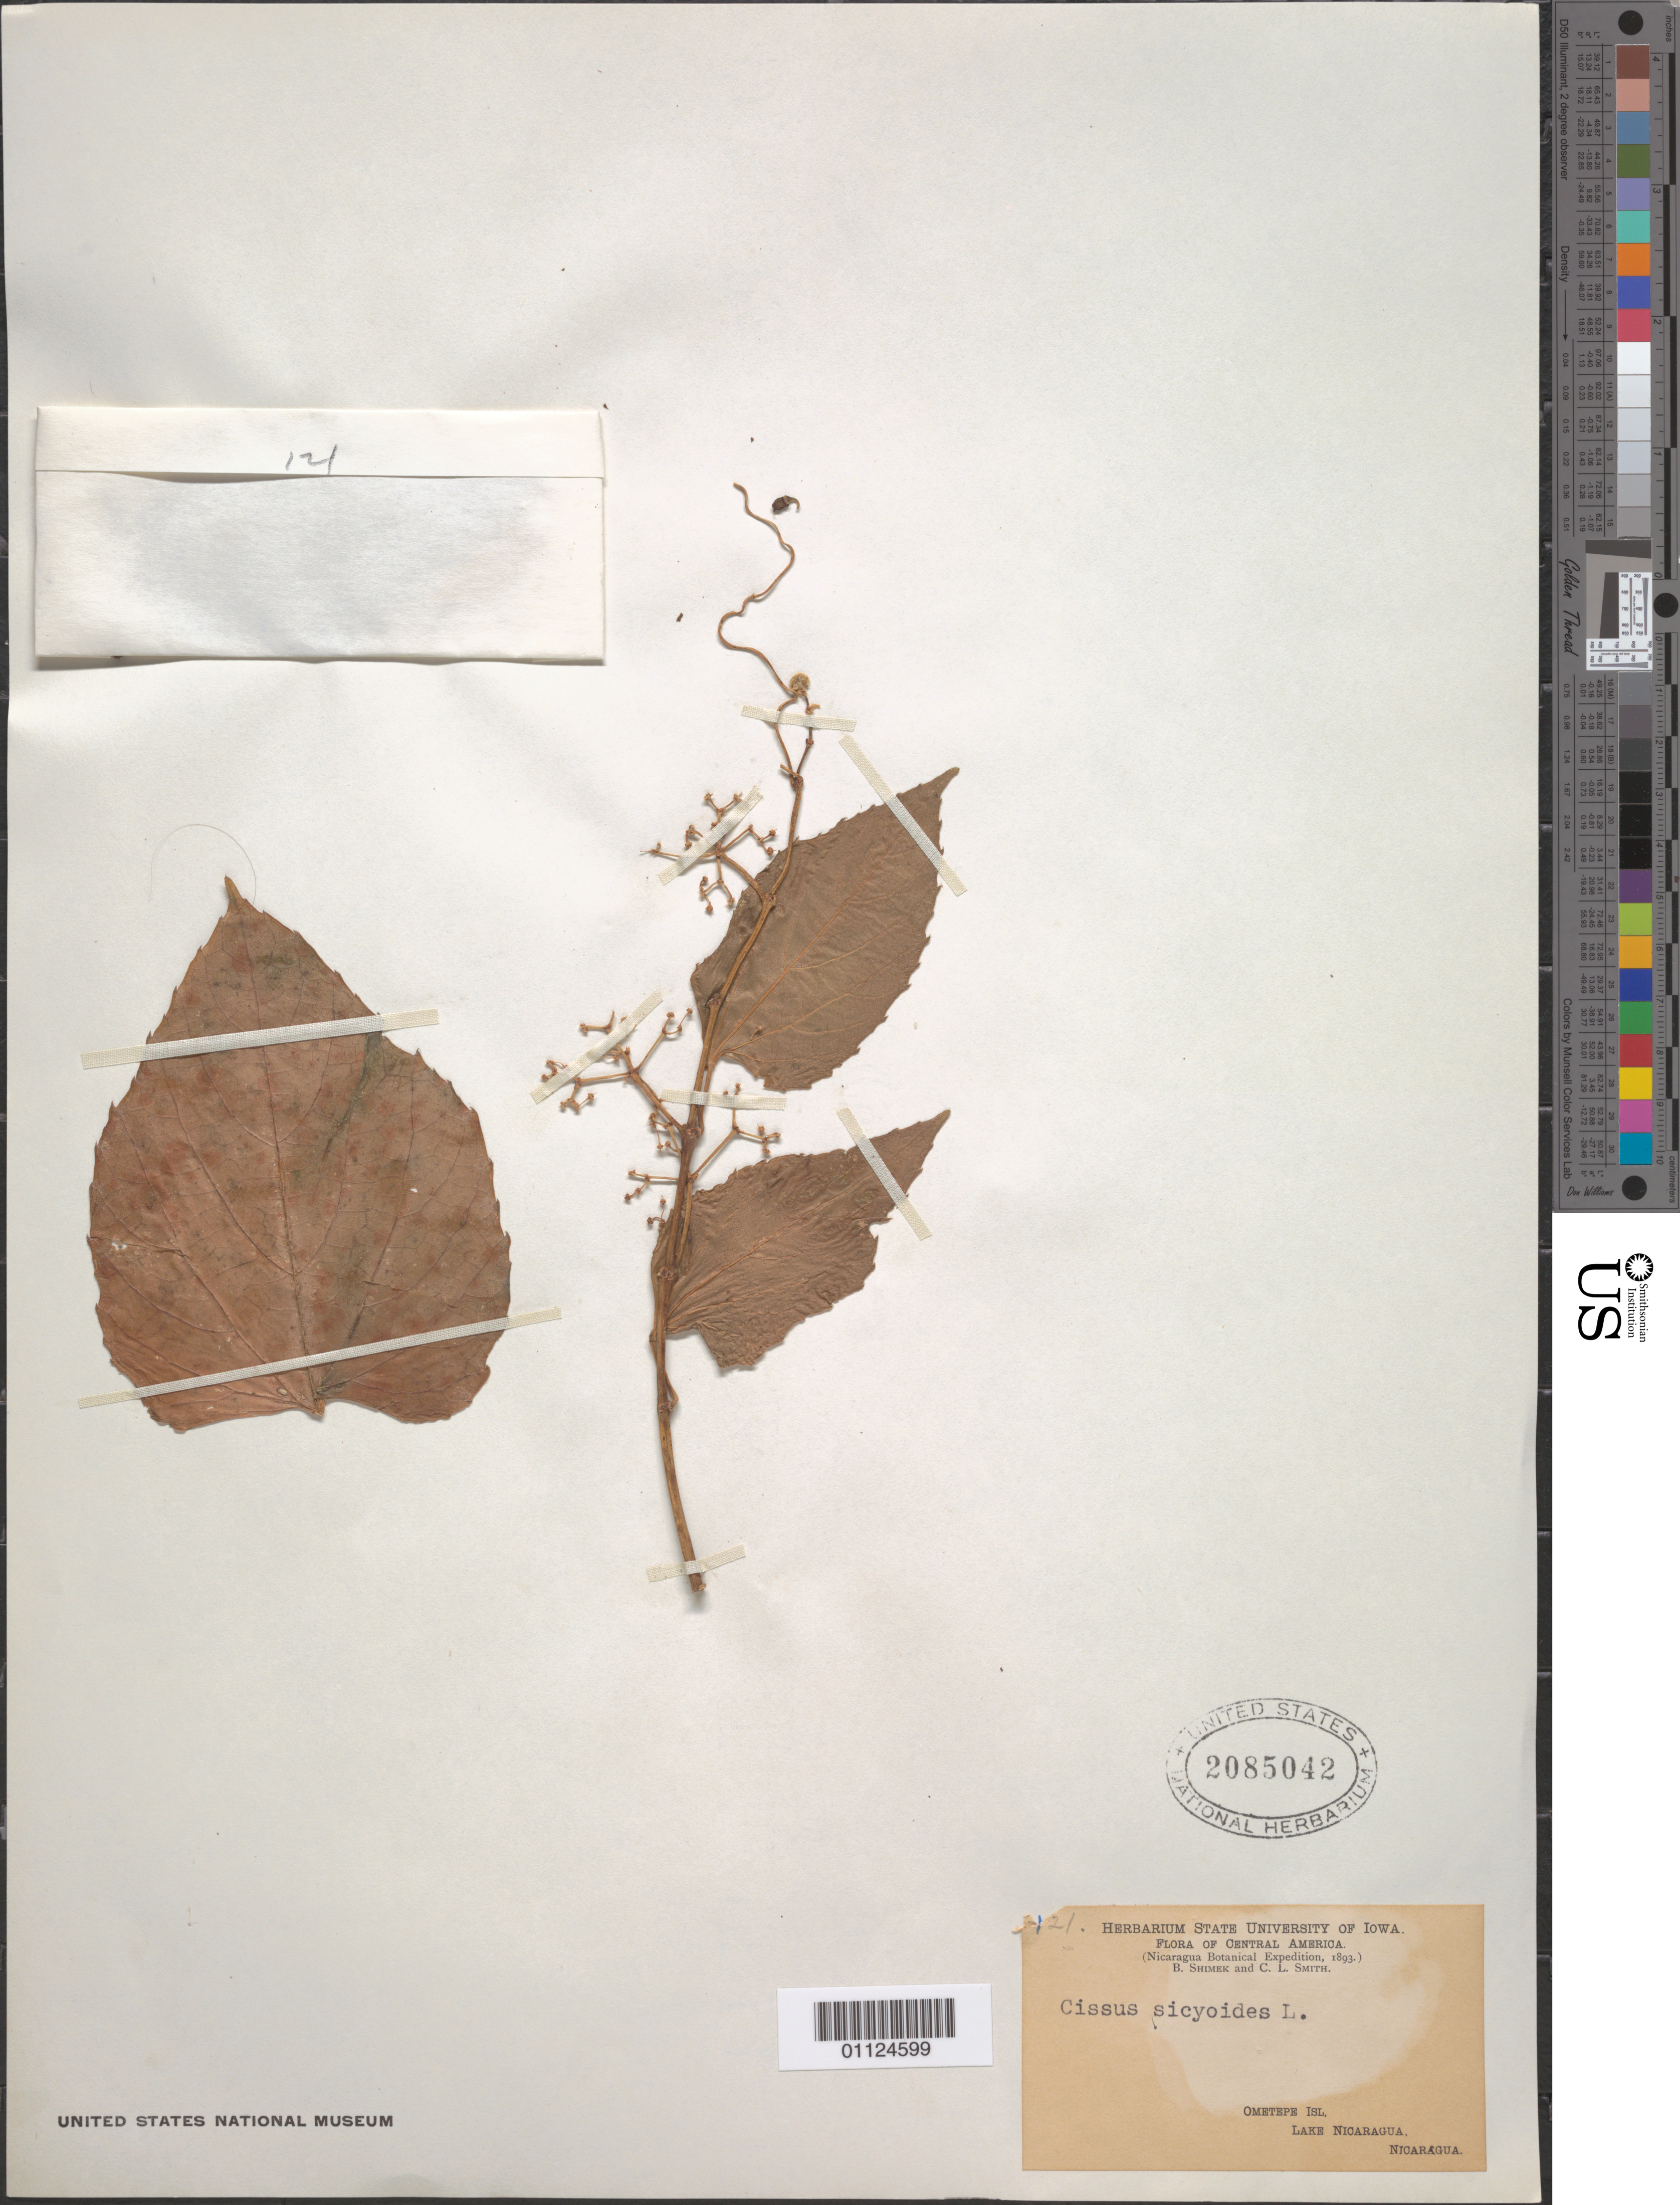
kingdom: Plantae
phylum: Tracheophyta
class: Magnoliopsida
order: Vitales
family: Vitaceae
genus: Cissus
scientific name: Cissus verticillata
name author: (L.) Nicolson & C.E. Jarvis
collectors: B. Shimek & C. L. Smith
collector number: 421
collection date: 1893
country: Nicaragua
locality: Ometepe Isl., Lake Nicaragua.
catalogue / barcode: US 2085042